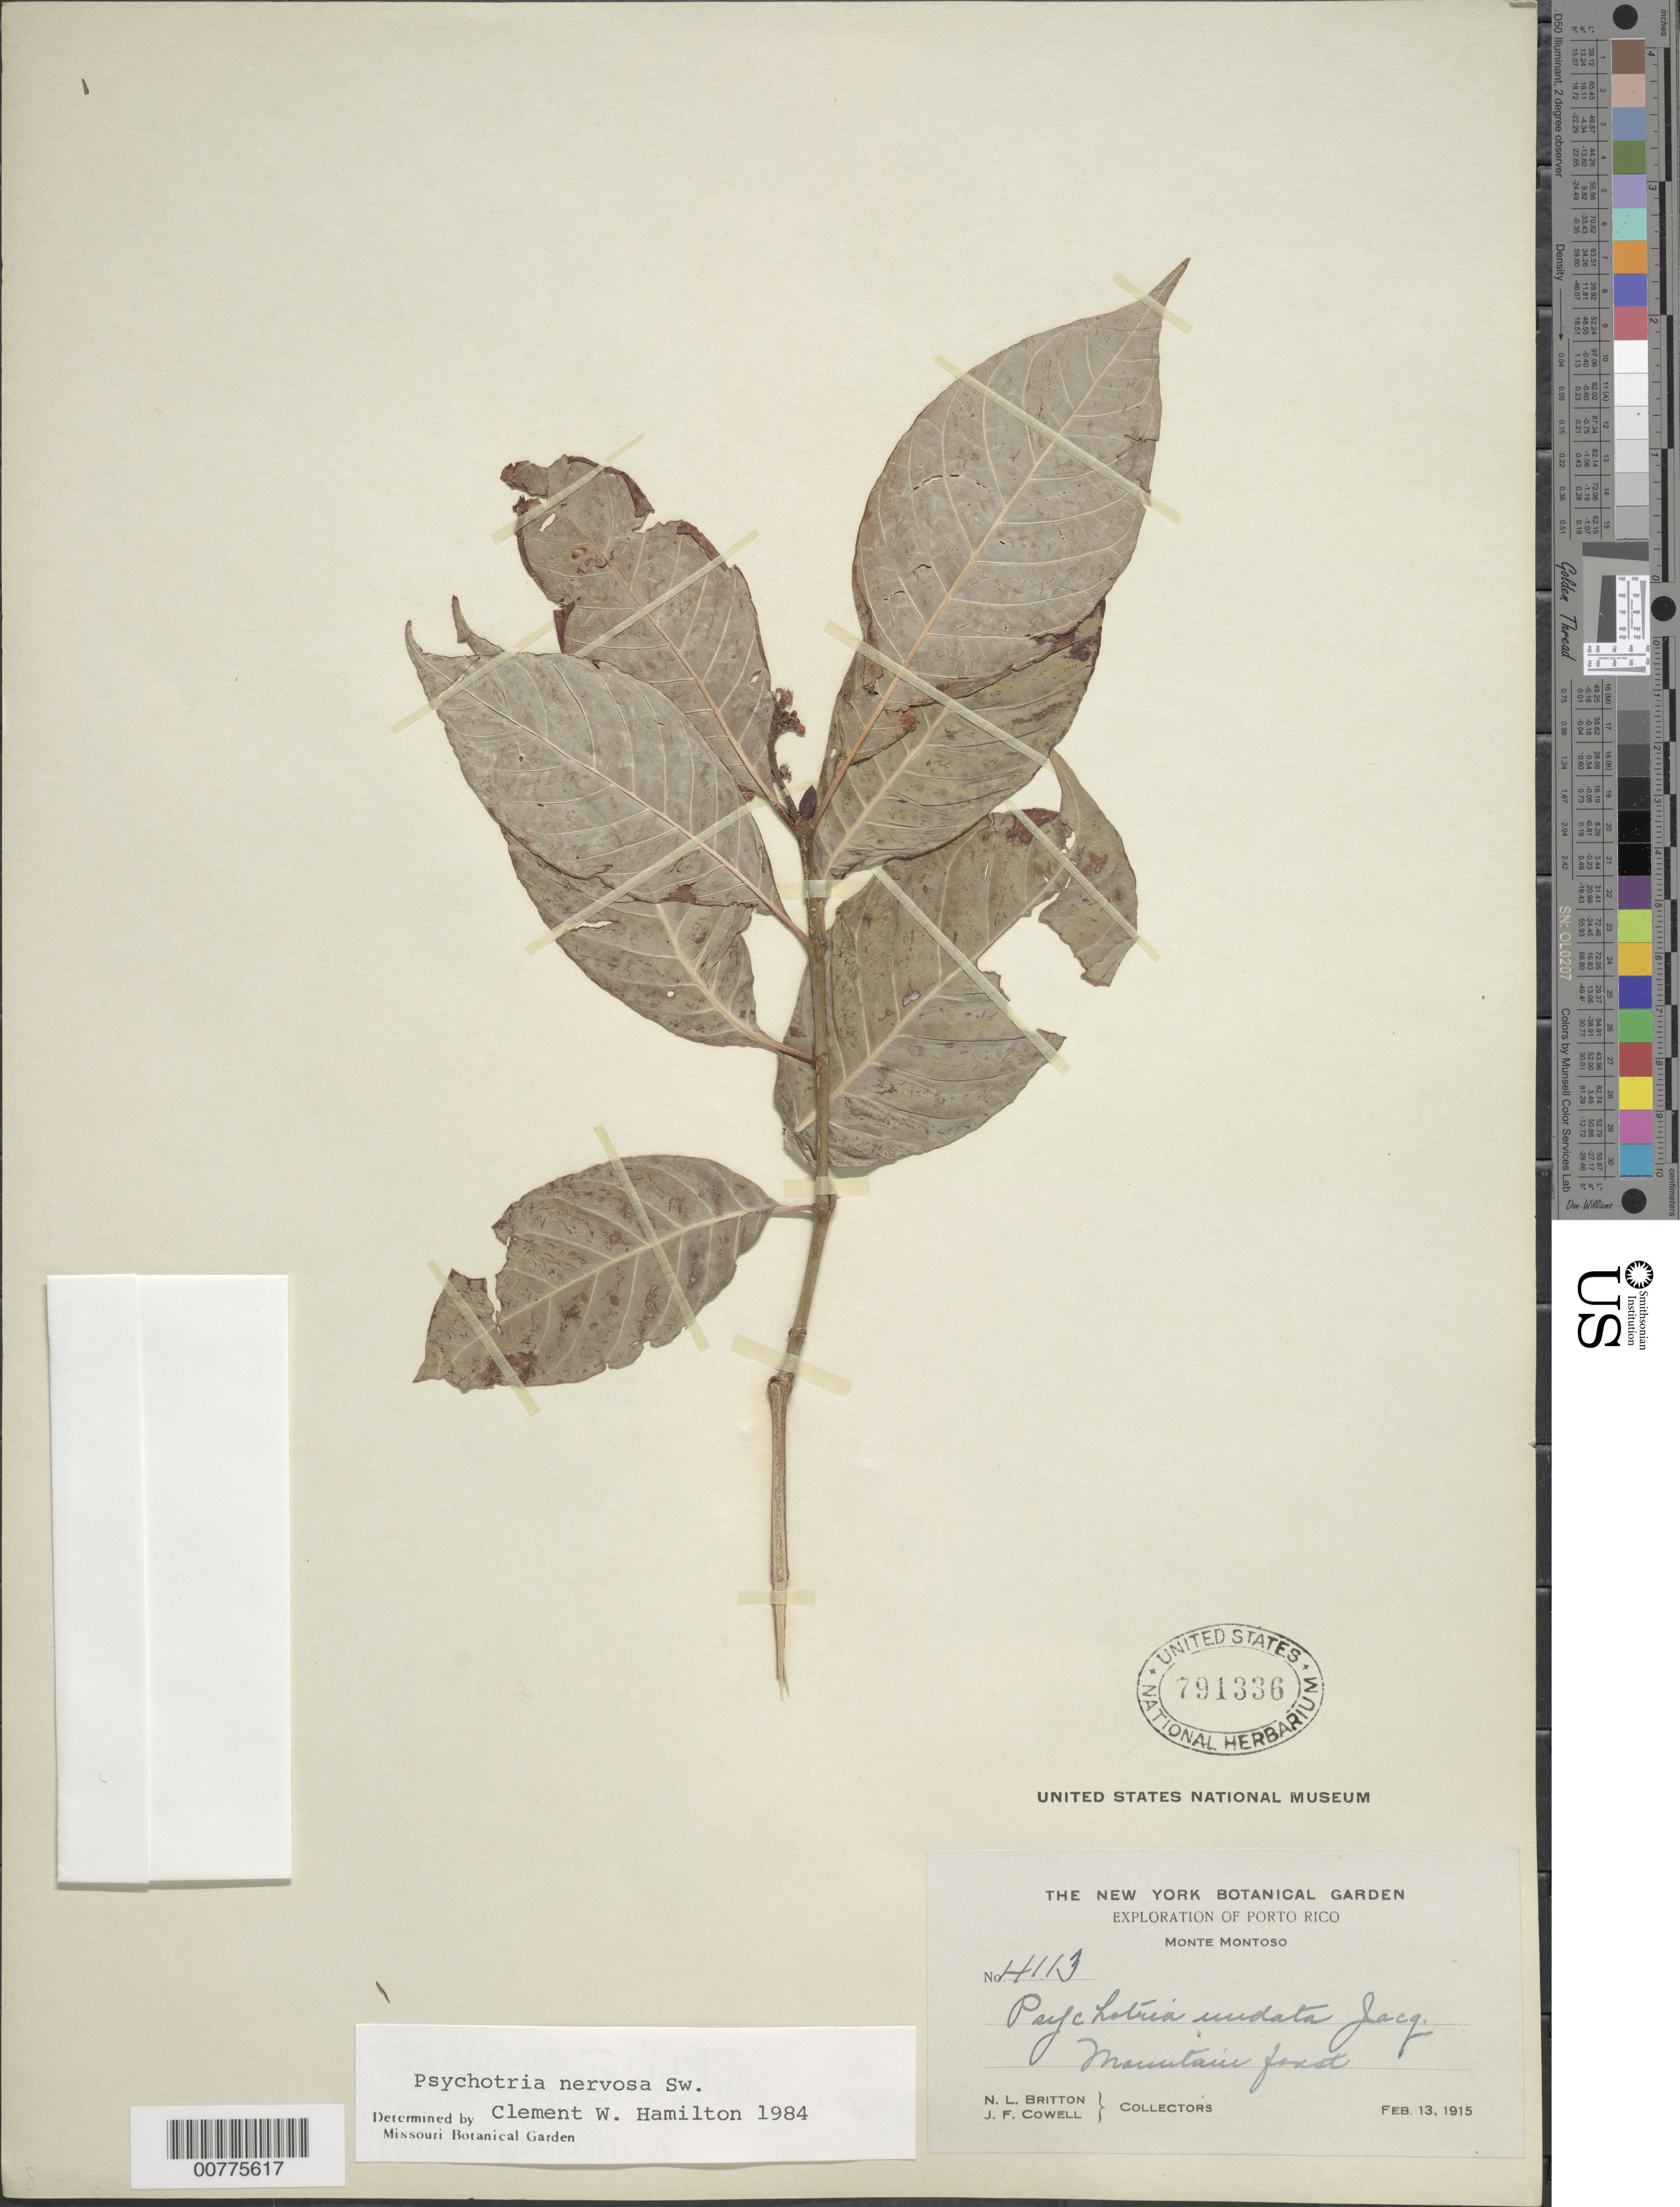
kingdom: Plantae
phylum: Tracheophyta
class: Magnoliopsida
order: Gentianales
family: Rubiaceae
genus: Psychotria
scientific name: Psychotria nervosa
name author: Sw.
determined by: Hamilton, C. W.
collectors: N. Britton & J. F. Cowell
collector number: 4113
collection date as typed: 13 Feb 1915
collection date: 1915-02-13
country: Puerto Rico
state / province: Maricao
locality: Monte Montoso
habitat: Mountain forest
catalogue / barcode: US 791336